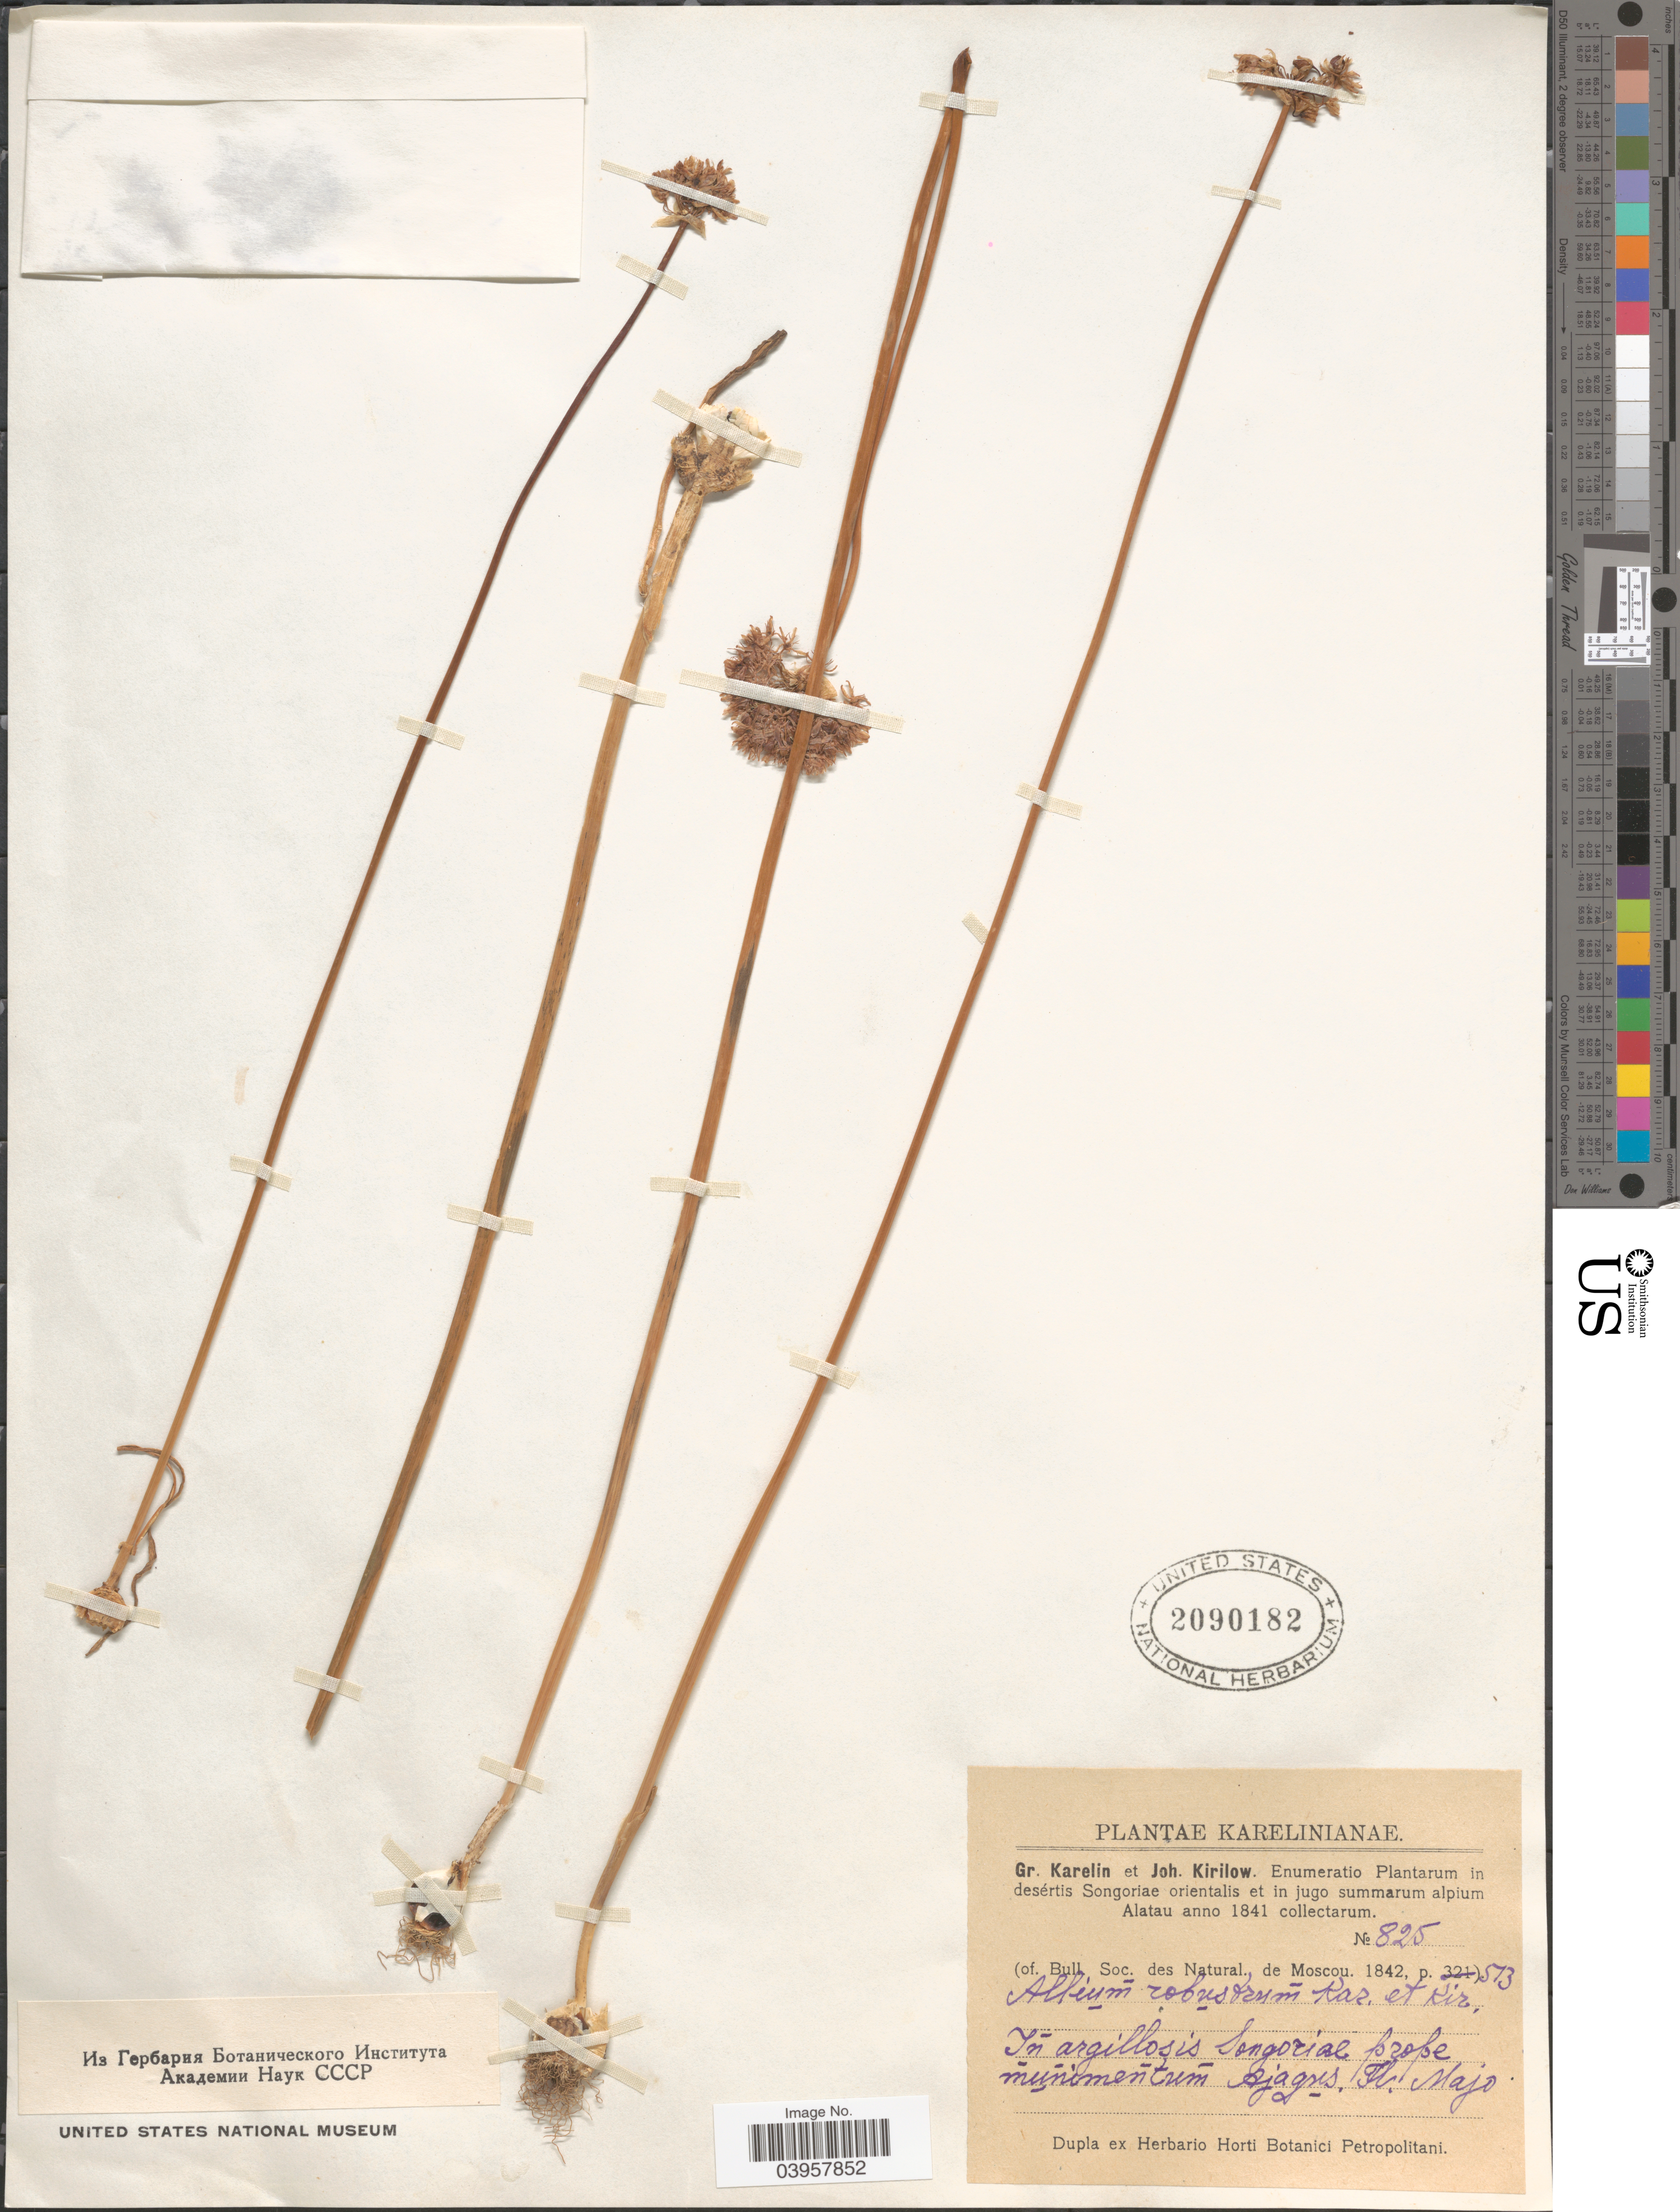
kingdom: Plantae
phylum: Tracheophyta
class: Liliopsida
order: Asparagales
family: Amaryllidaceae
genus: Allium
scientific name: Allium robustum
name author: Kar. & Kir.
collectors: G. S. Karelin & I. P. Kirilov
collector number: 825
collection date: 1841-05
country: Kazakhstan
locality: Desértis Songoriae orientalis et in jugo summarum alpium Alatau. In argillosis Songoriae prope munomentum Ajagus.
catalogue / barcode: US 2090182